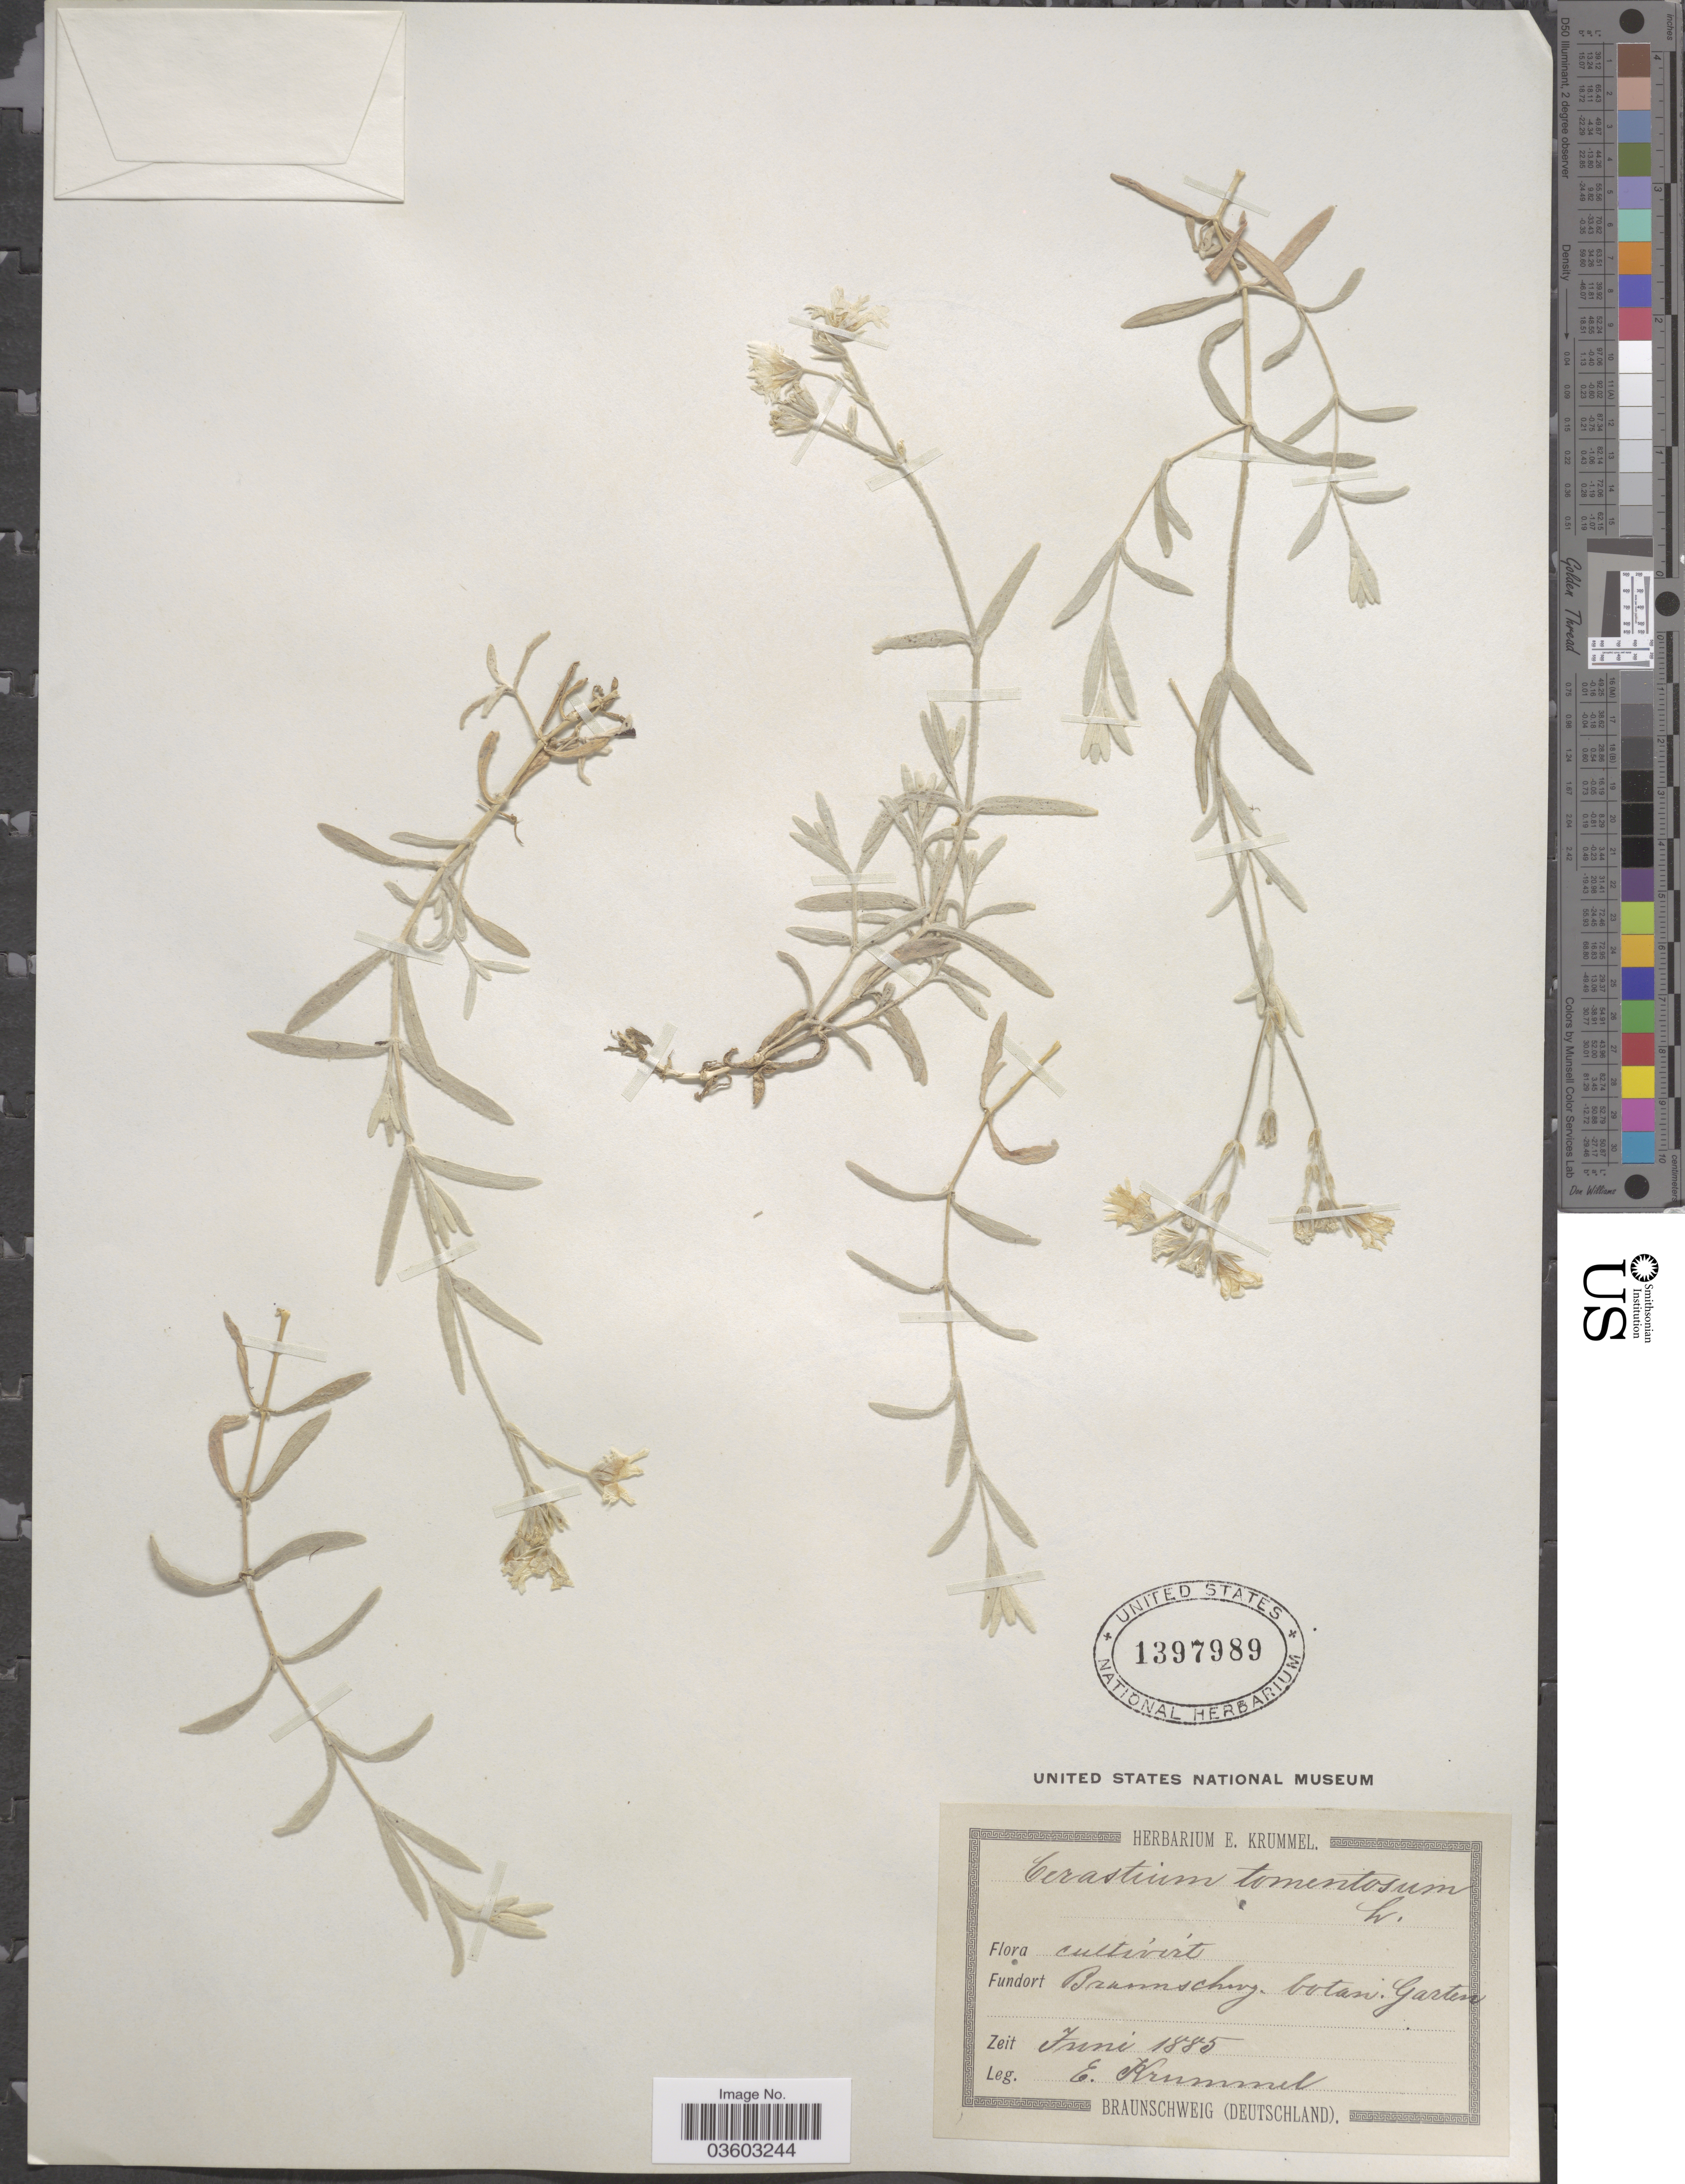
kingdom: Plantae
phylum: Tracheophyta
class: Magnoliopsida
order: Caryophyllales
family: Caryophyllaceae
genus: Cerastium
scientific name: Cerastium tomentosum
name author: L.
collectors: E. Krummel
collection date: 1885-06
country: Germany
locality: Braunschwg. botan. Garten.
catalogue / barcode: US 1397989